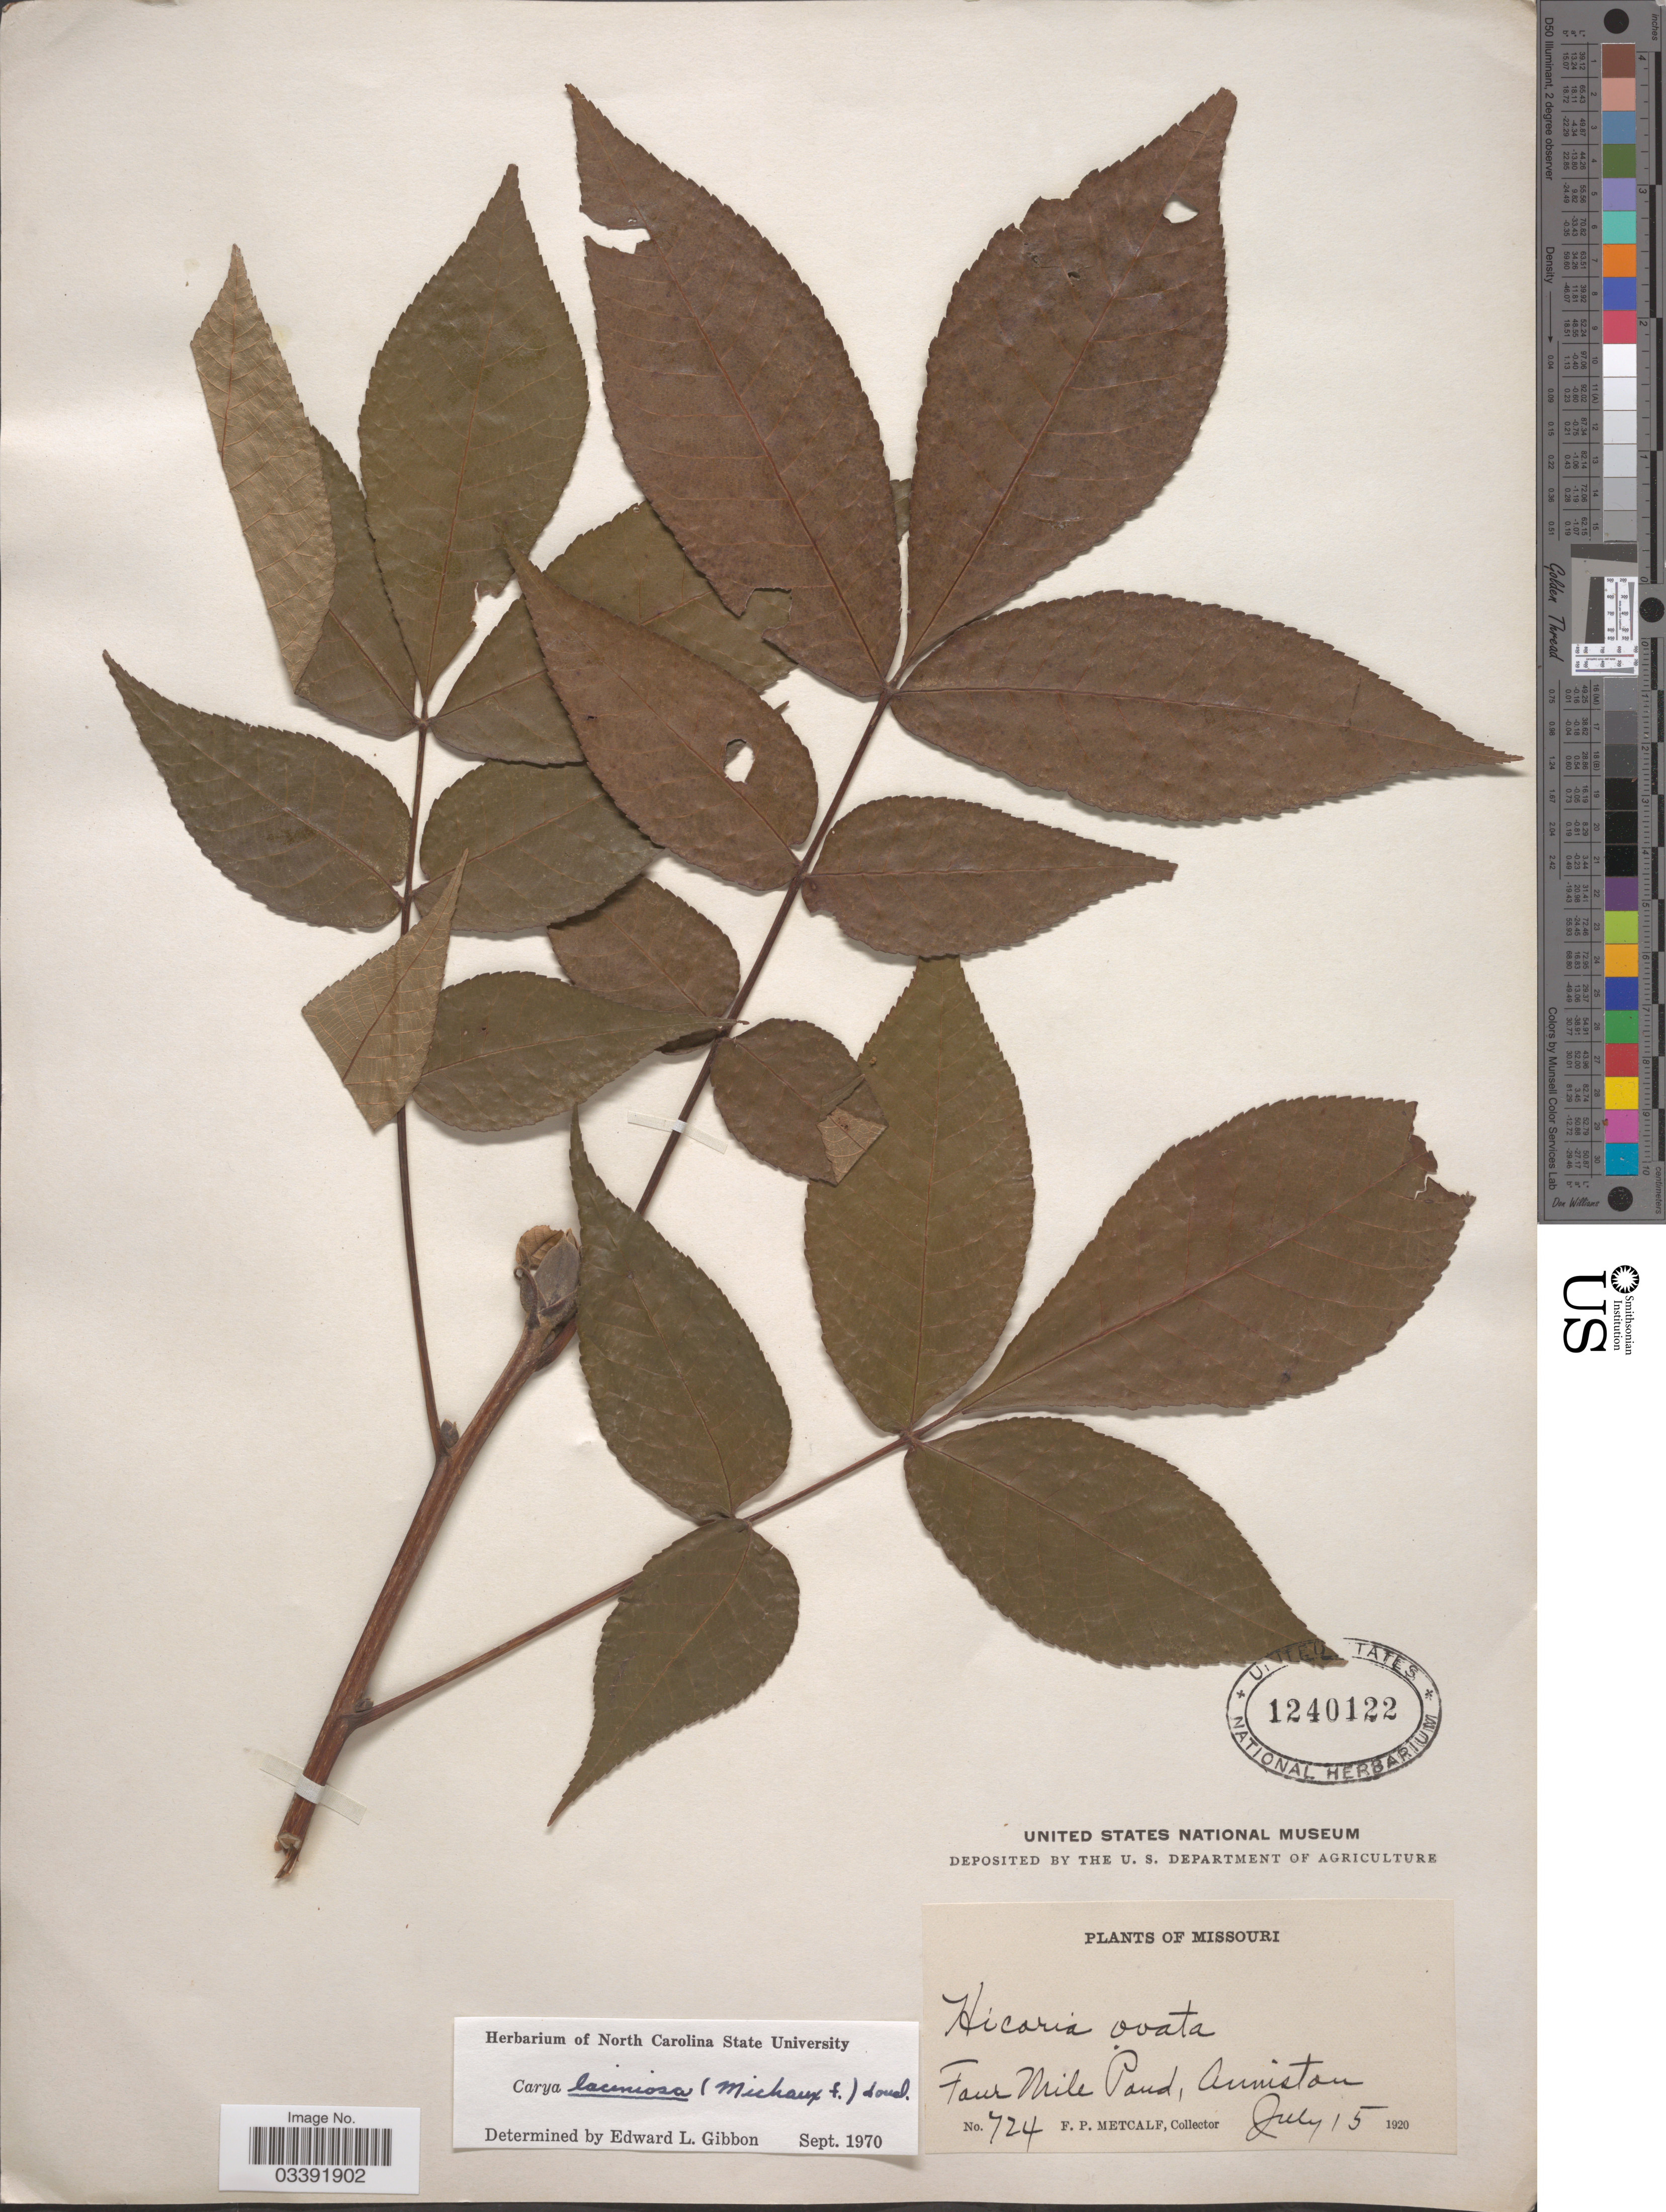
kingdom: Plantae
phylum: Tracheophyta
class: Magnoliopsida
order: Fagales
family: Juglandaceae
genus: Carya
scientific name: Carya laciniosa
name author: (F. Michx.) G. Don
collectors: F. Metcalf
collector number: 724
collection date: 1920-07-15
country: United States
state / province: Missouri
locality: Four Mile Pond, Anniston.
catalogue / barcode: US 1240122